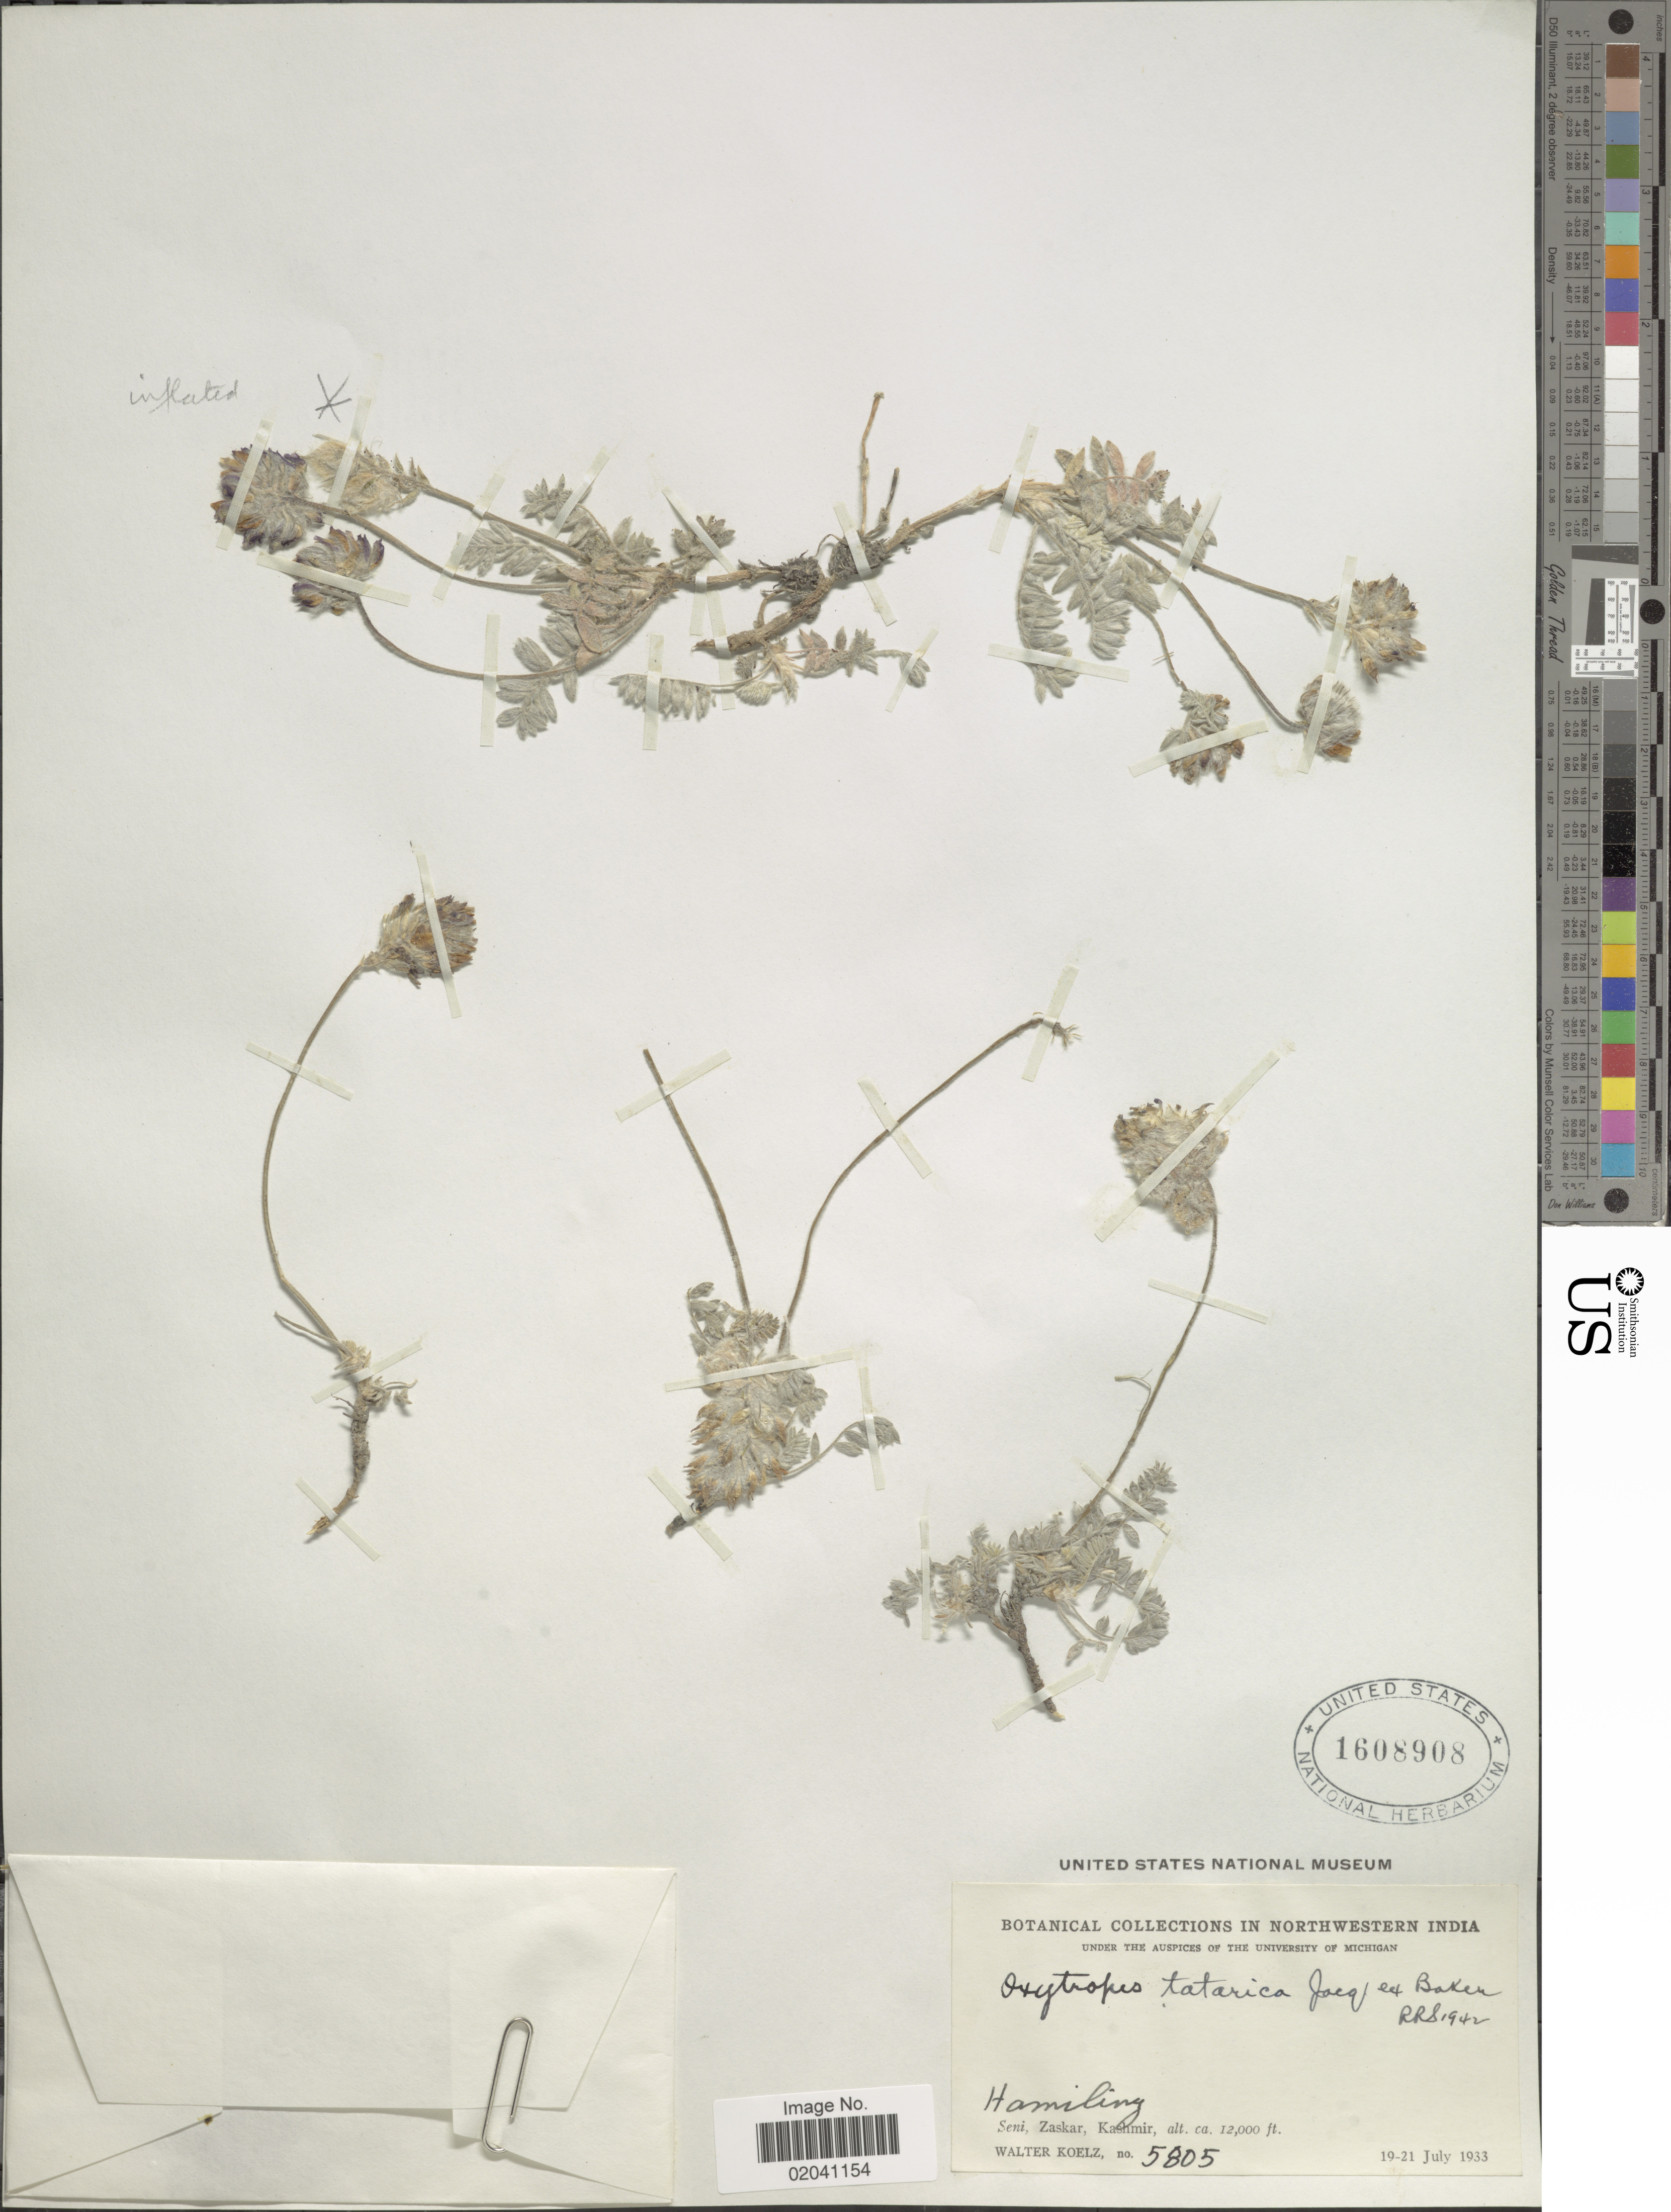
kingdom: Plantae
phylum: Tracheophyta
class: Magnoliopsida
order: Fabales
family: Fabaceae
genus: Oxytropis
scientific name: Oxytropis tatarica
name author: Baker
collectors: W. N. Koelz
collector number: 5805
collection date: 1933-07-19/1933-07-21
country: India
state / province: Jammu and Kashmir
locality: Hamiling. Seni, Zaskar, Kashmir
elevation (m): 3658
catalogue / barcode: US 1608908